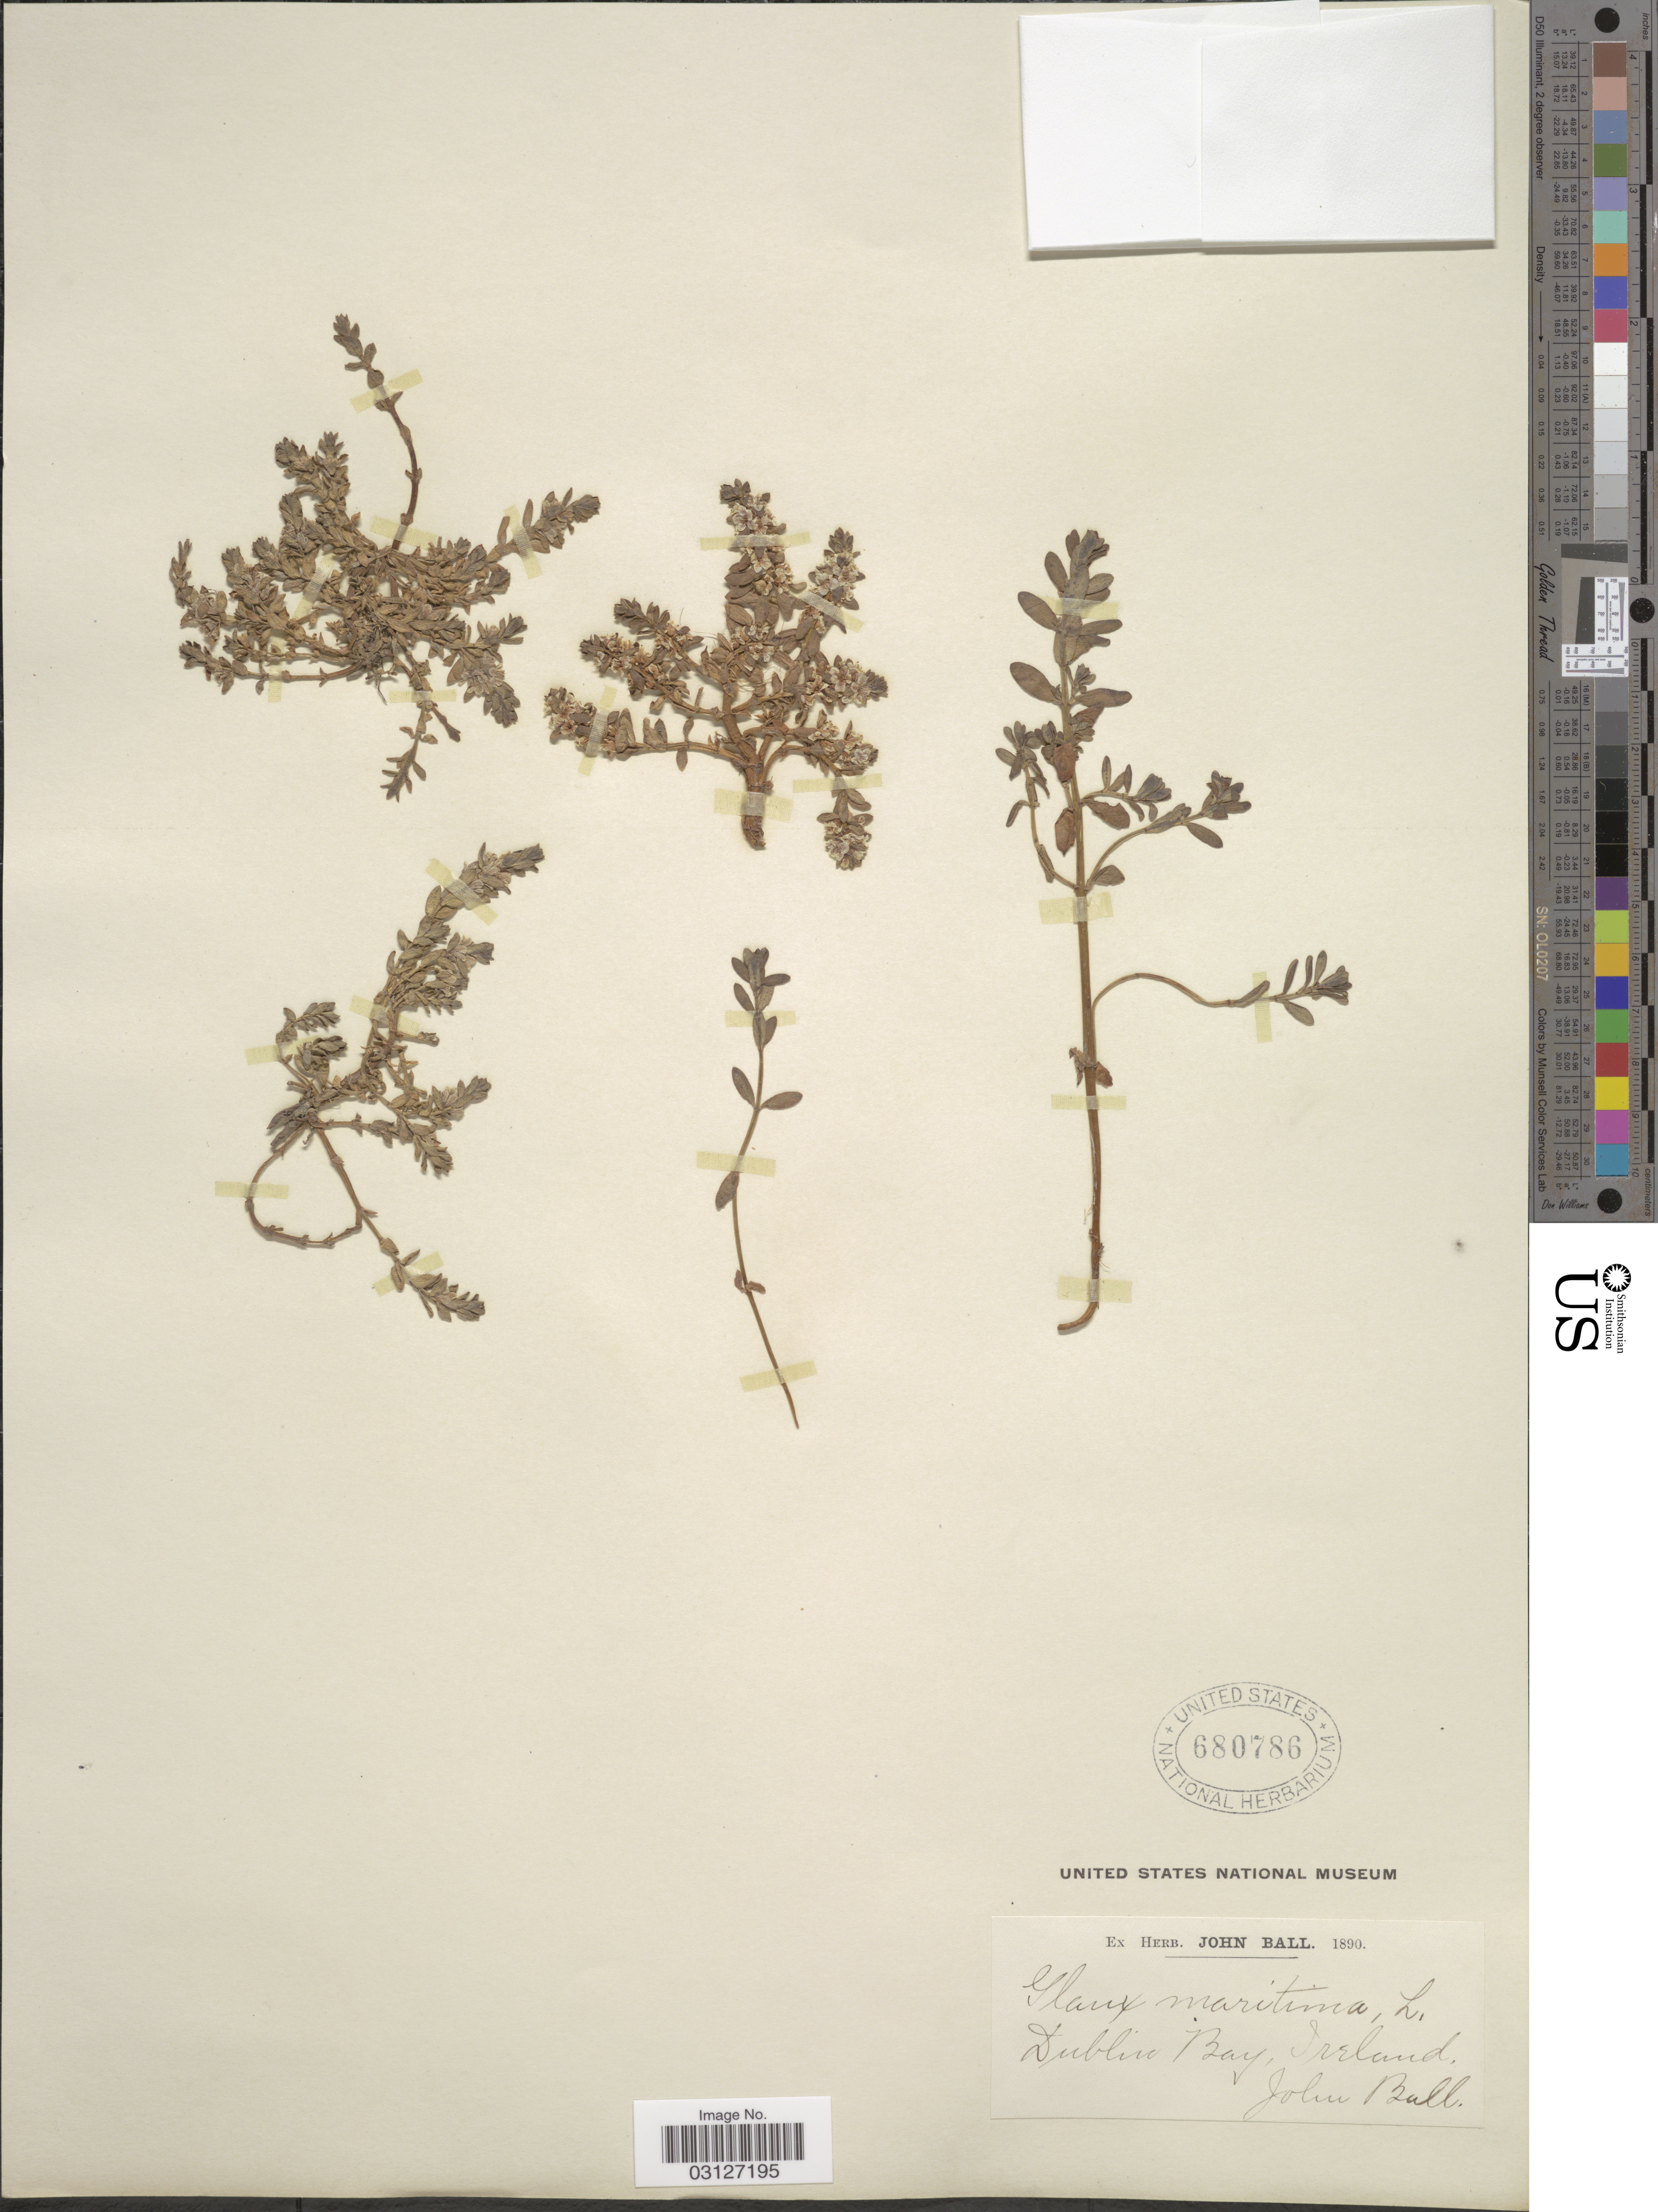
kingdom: Plantae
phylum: Tracheophyta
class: Magnoliopsida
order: Ericales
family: Primulaceae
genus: Glaux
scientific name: Glaux maritima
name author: L.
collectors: J. Ball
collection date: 1890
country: Ireland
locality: Dublin Bay.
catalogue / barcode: US 680786